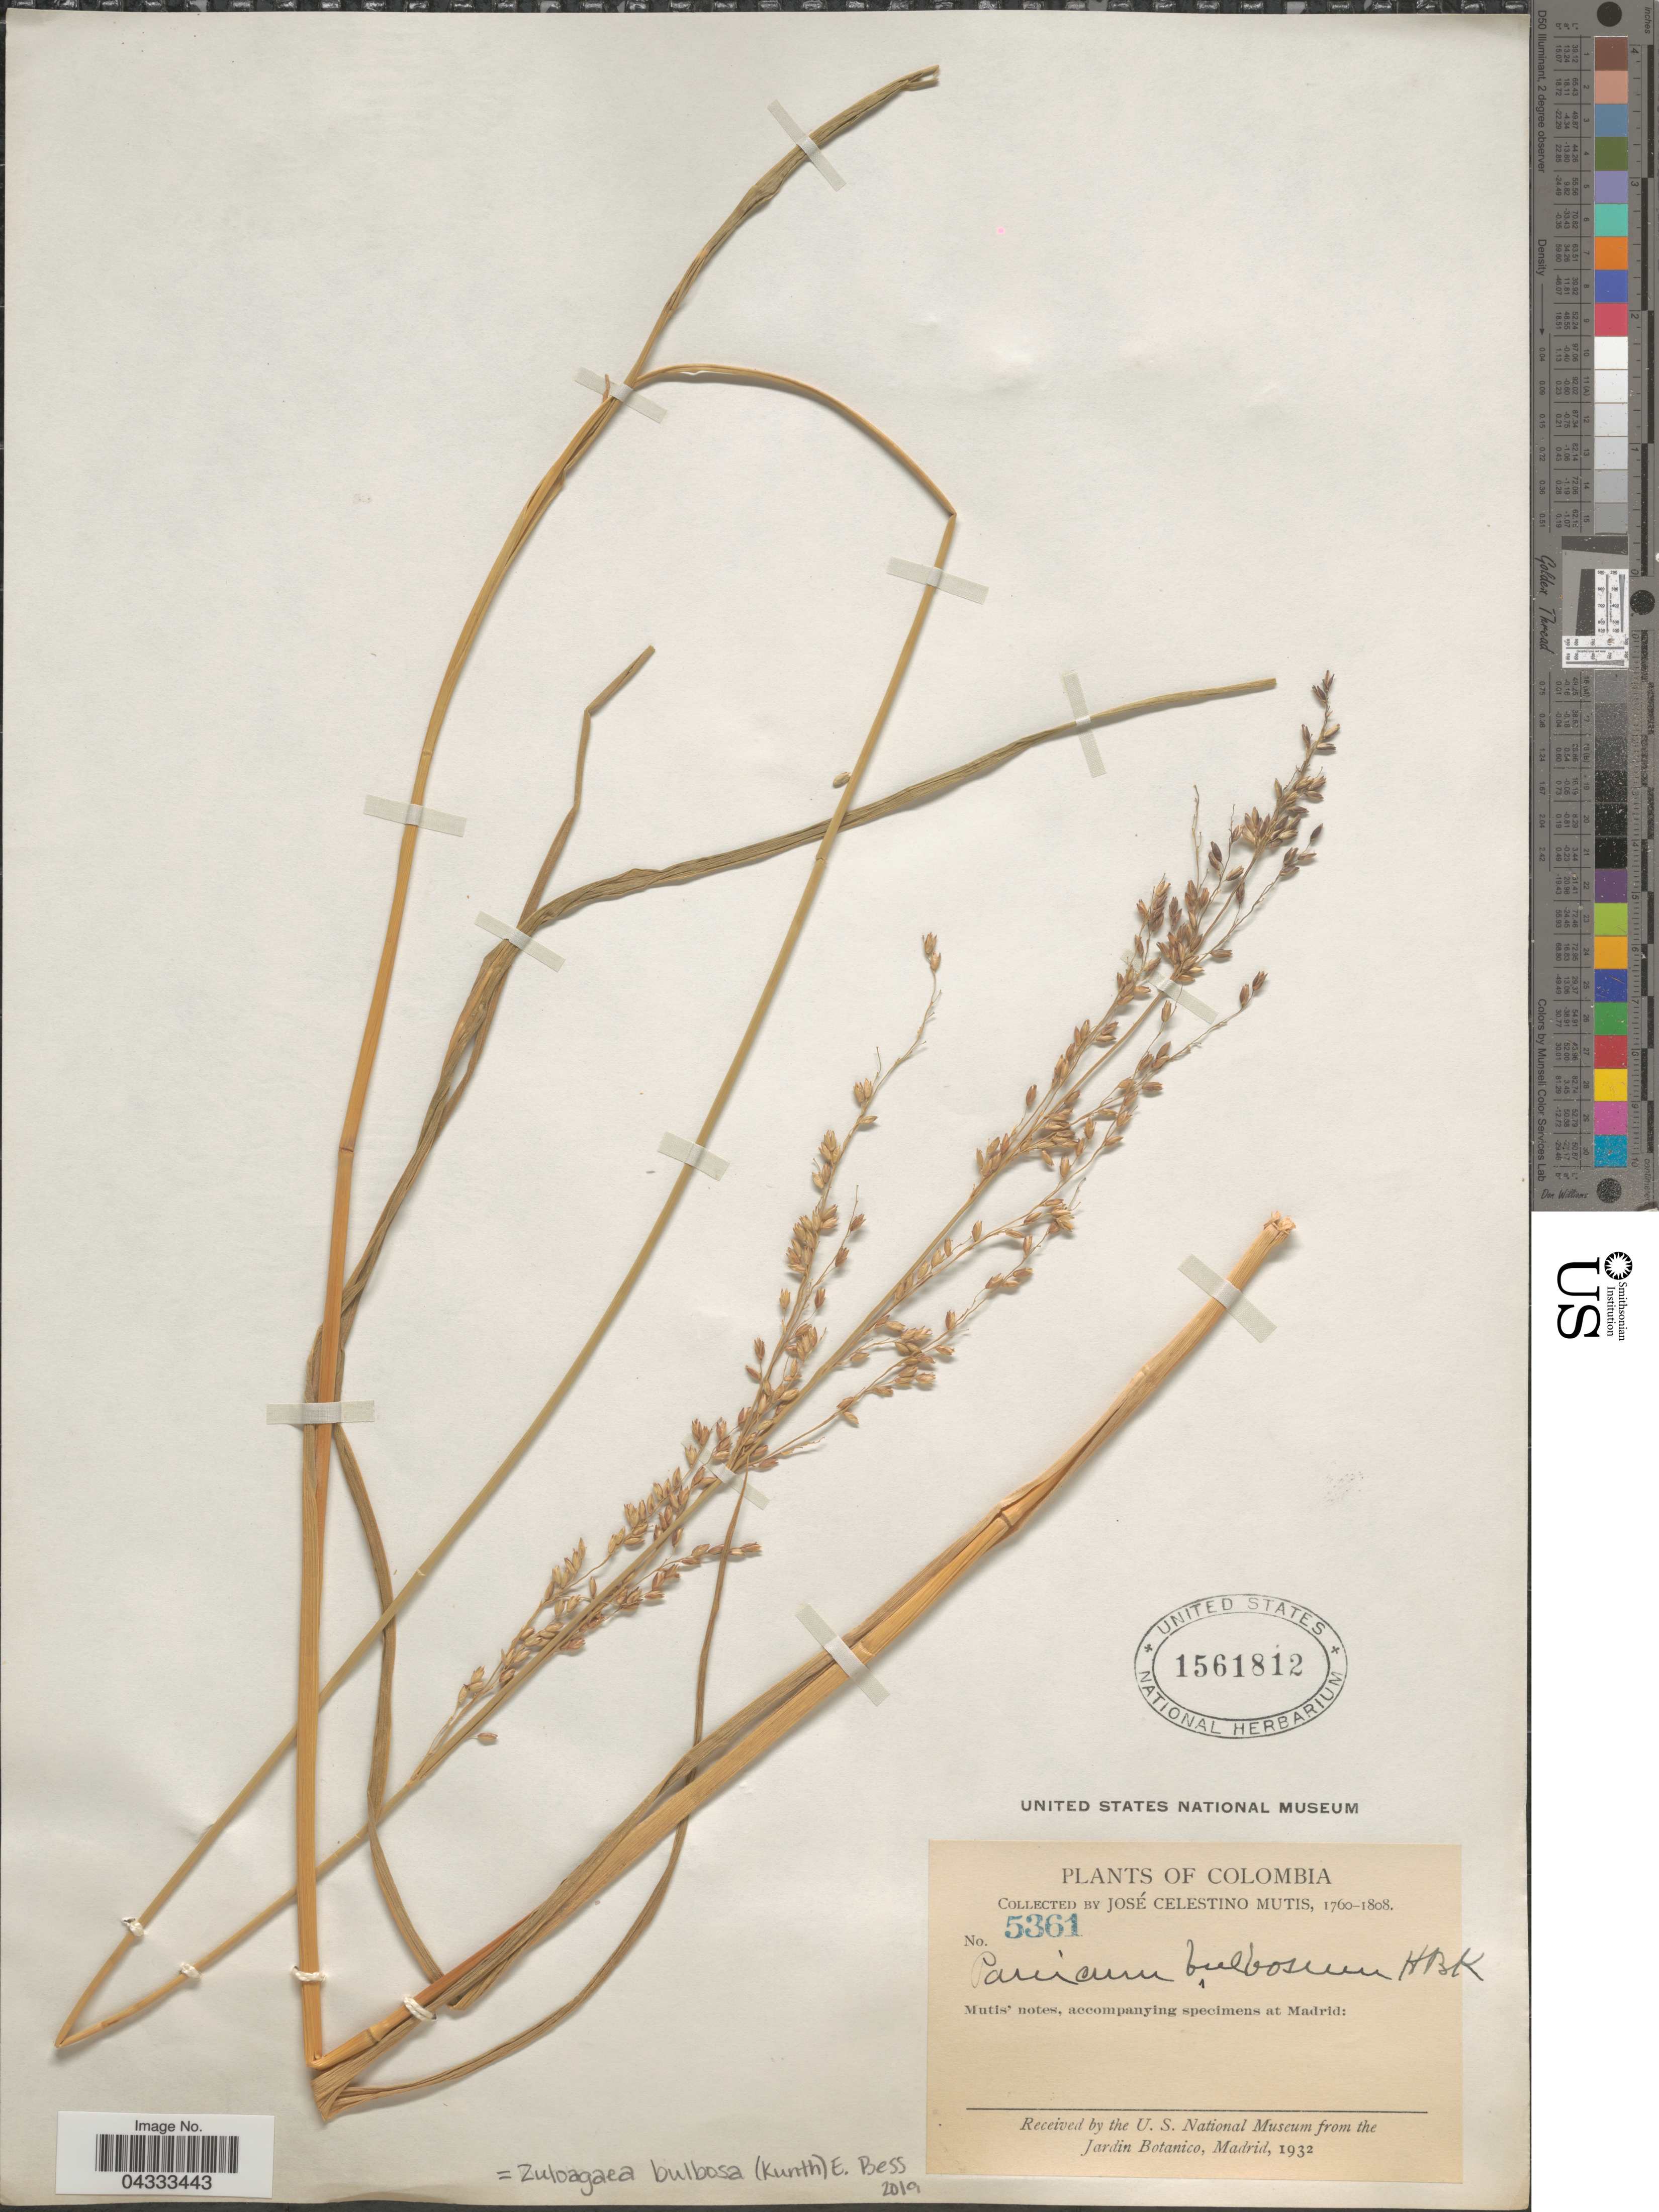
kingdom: Plantae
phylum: Tracheophyta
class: Liliopsida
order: Poales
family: Poaceae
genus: Zuloagaea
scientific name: Zuloagaea bulbosa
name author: (Kunth) E. Bess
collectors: J. C. B. Mutis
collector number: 5361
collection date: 1760/1808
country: Colombia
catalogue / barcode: US 1561812